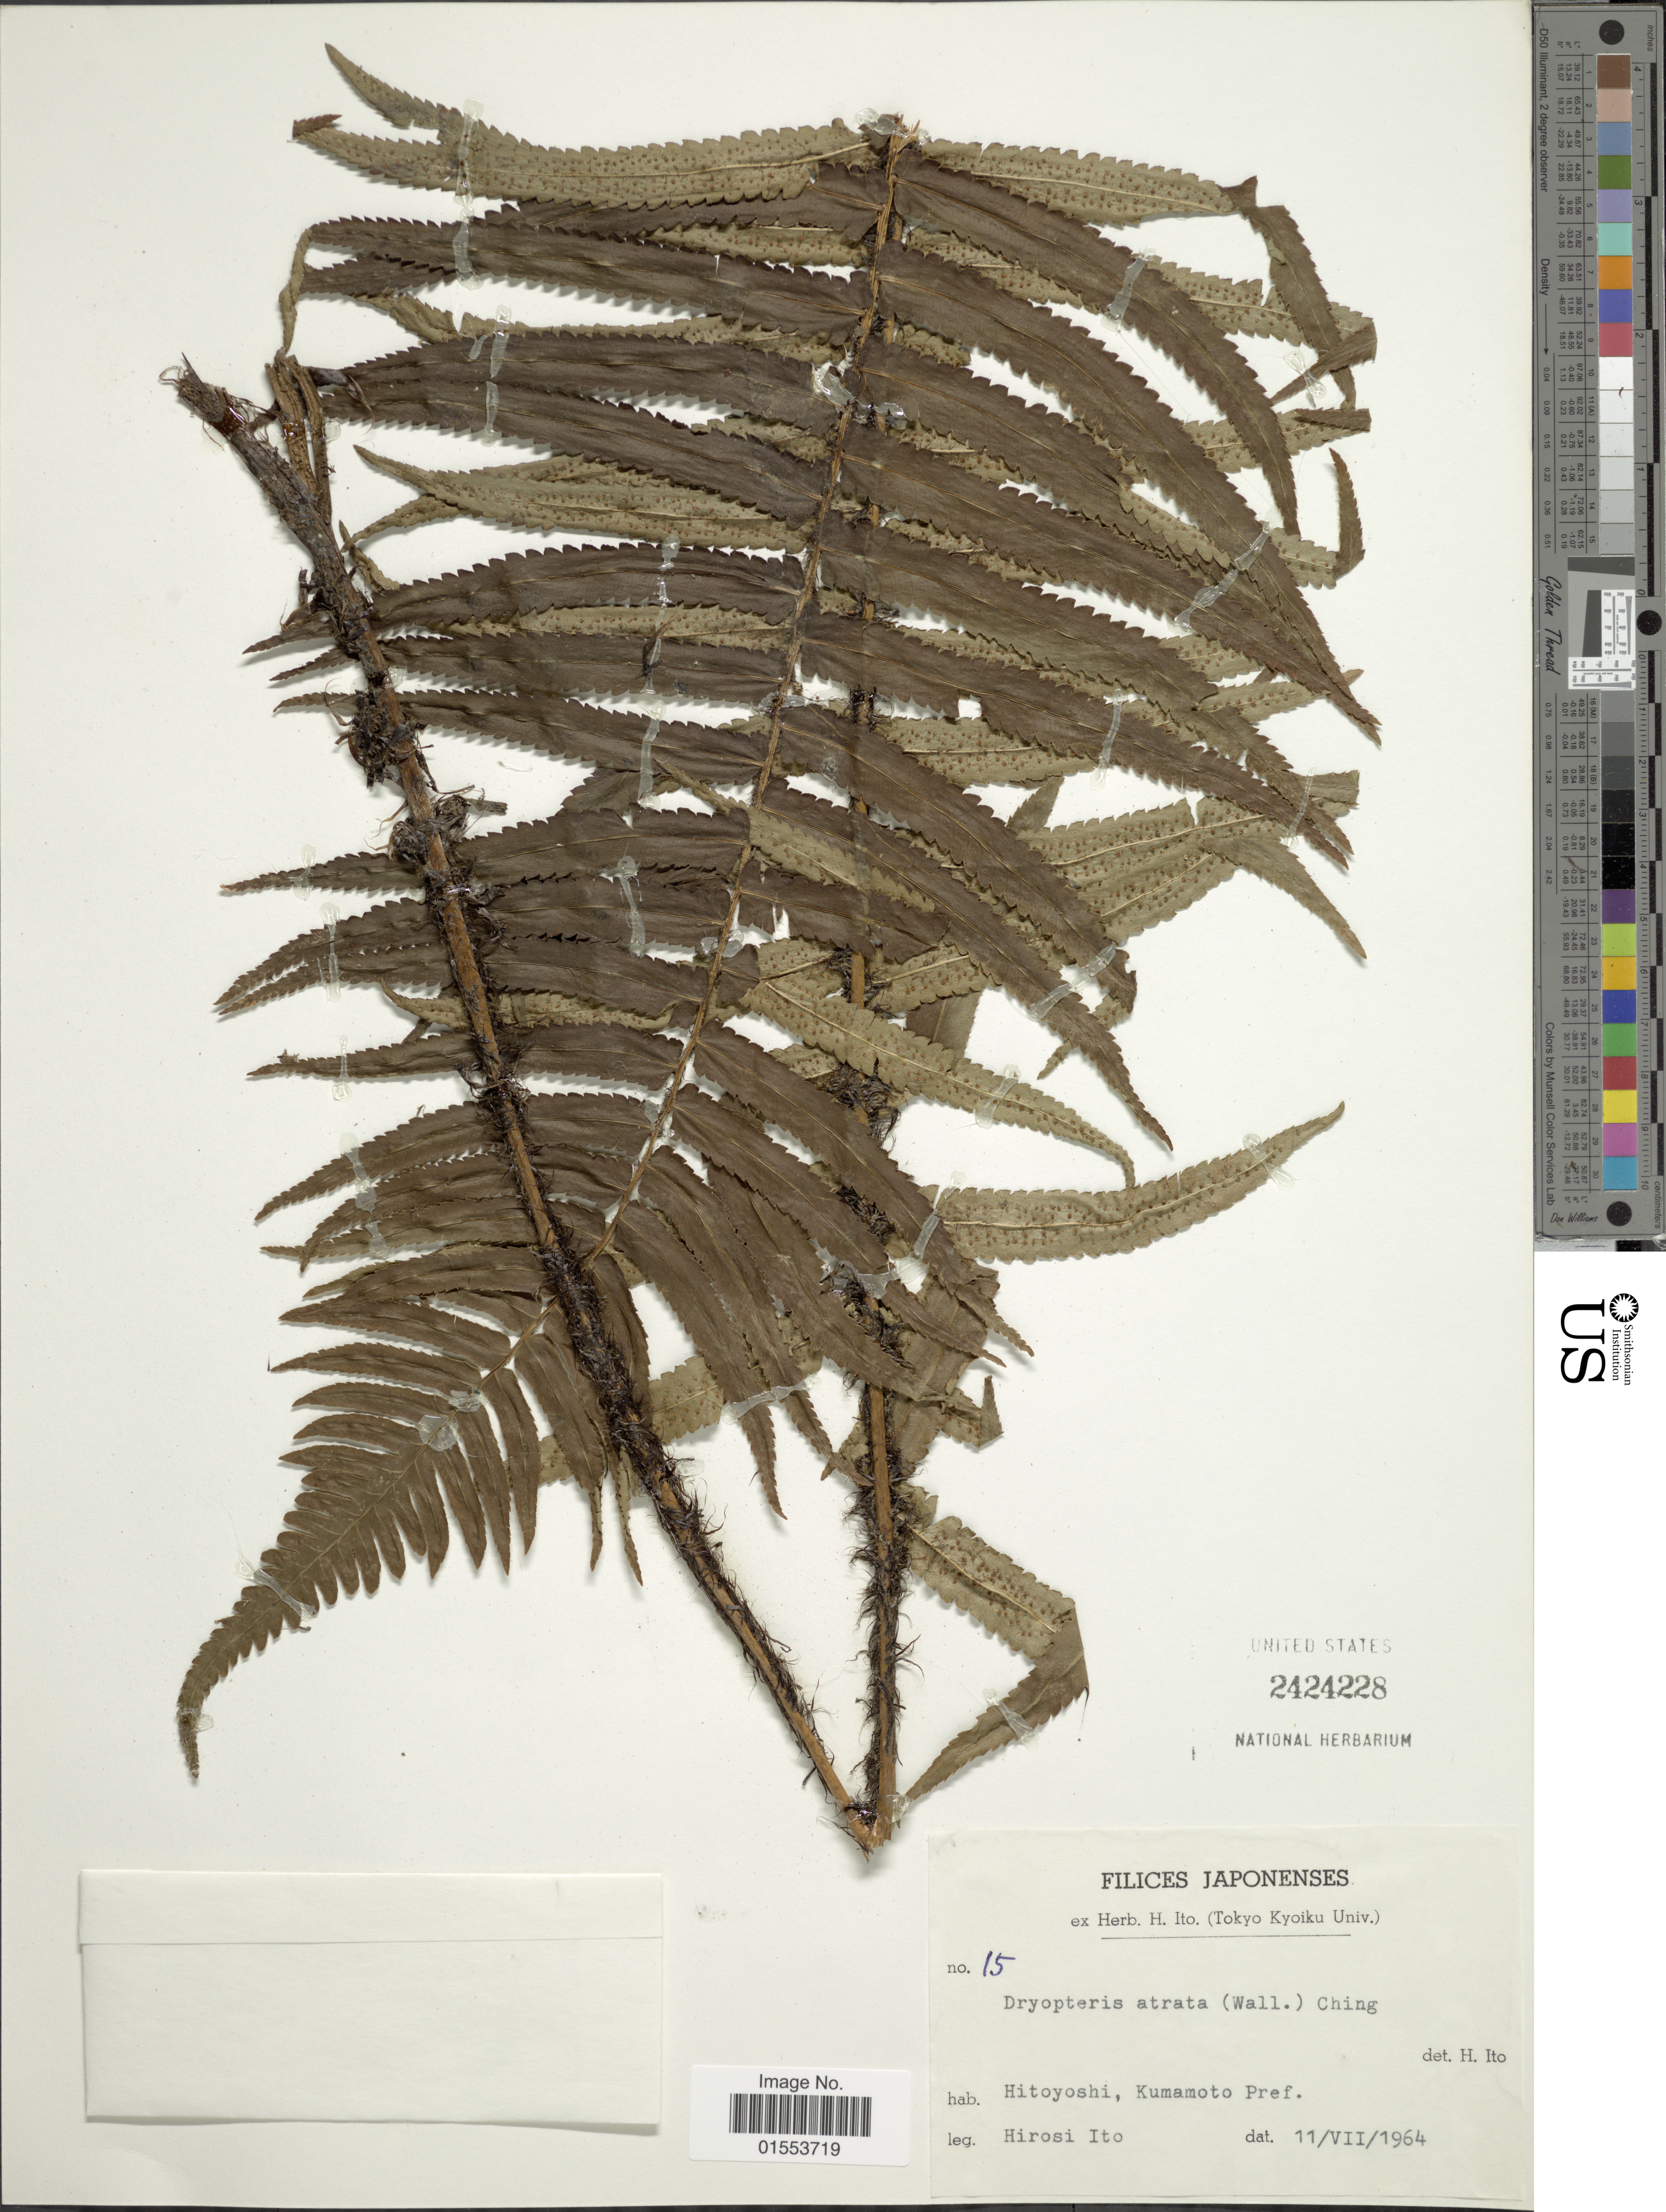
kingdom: Plantae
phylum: Tracheophyta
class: Polypodiopsida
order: Polypodiales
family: Dryopteridaceae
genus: Dryopteris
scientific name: Dryopteris atrata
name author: (Wall. ex Kunze) Ching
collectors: H. Itô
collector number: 15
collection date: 1964-07-11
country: Japan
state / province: Kumamoto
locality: Japonenses. Hitoyoshi, Kumamoto Pref.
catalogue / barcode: US 2424228